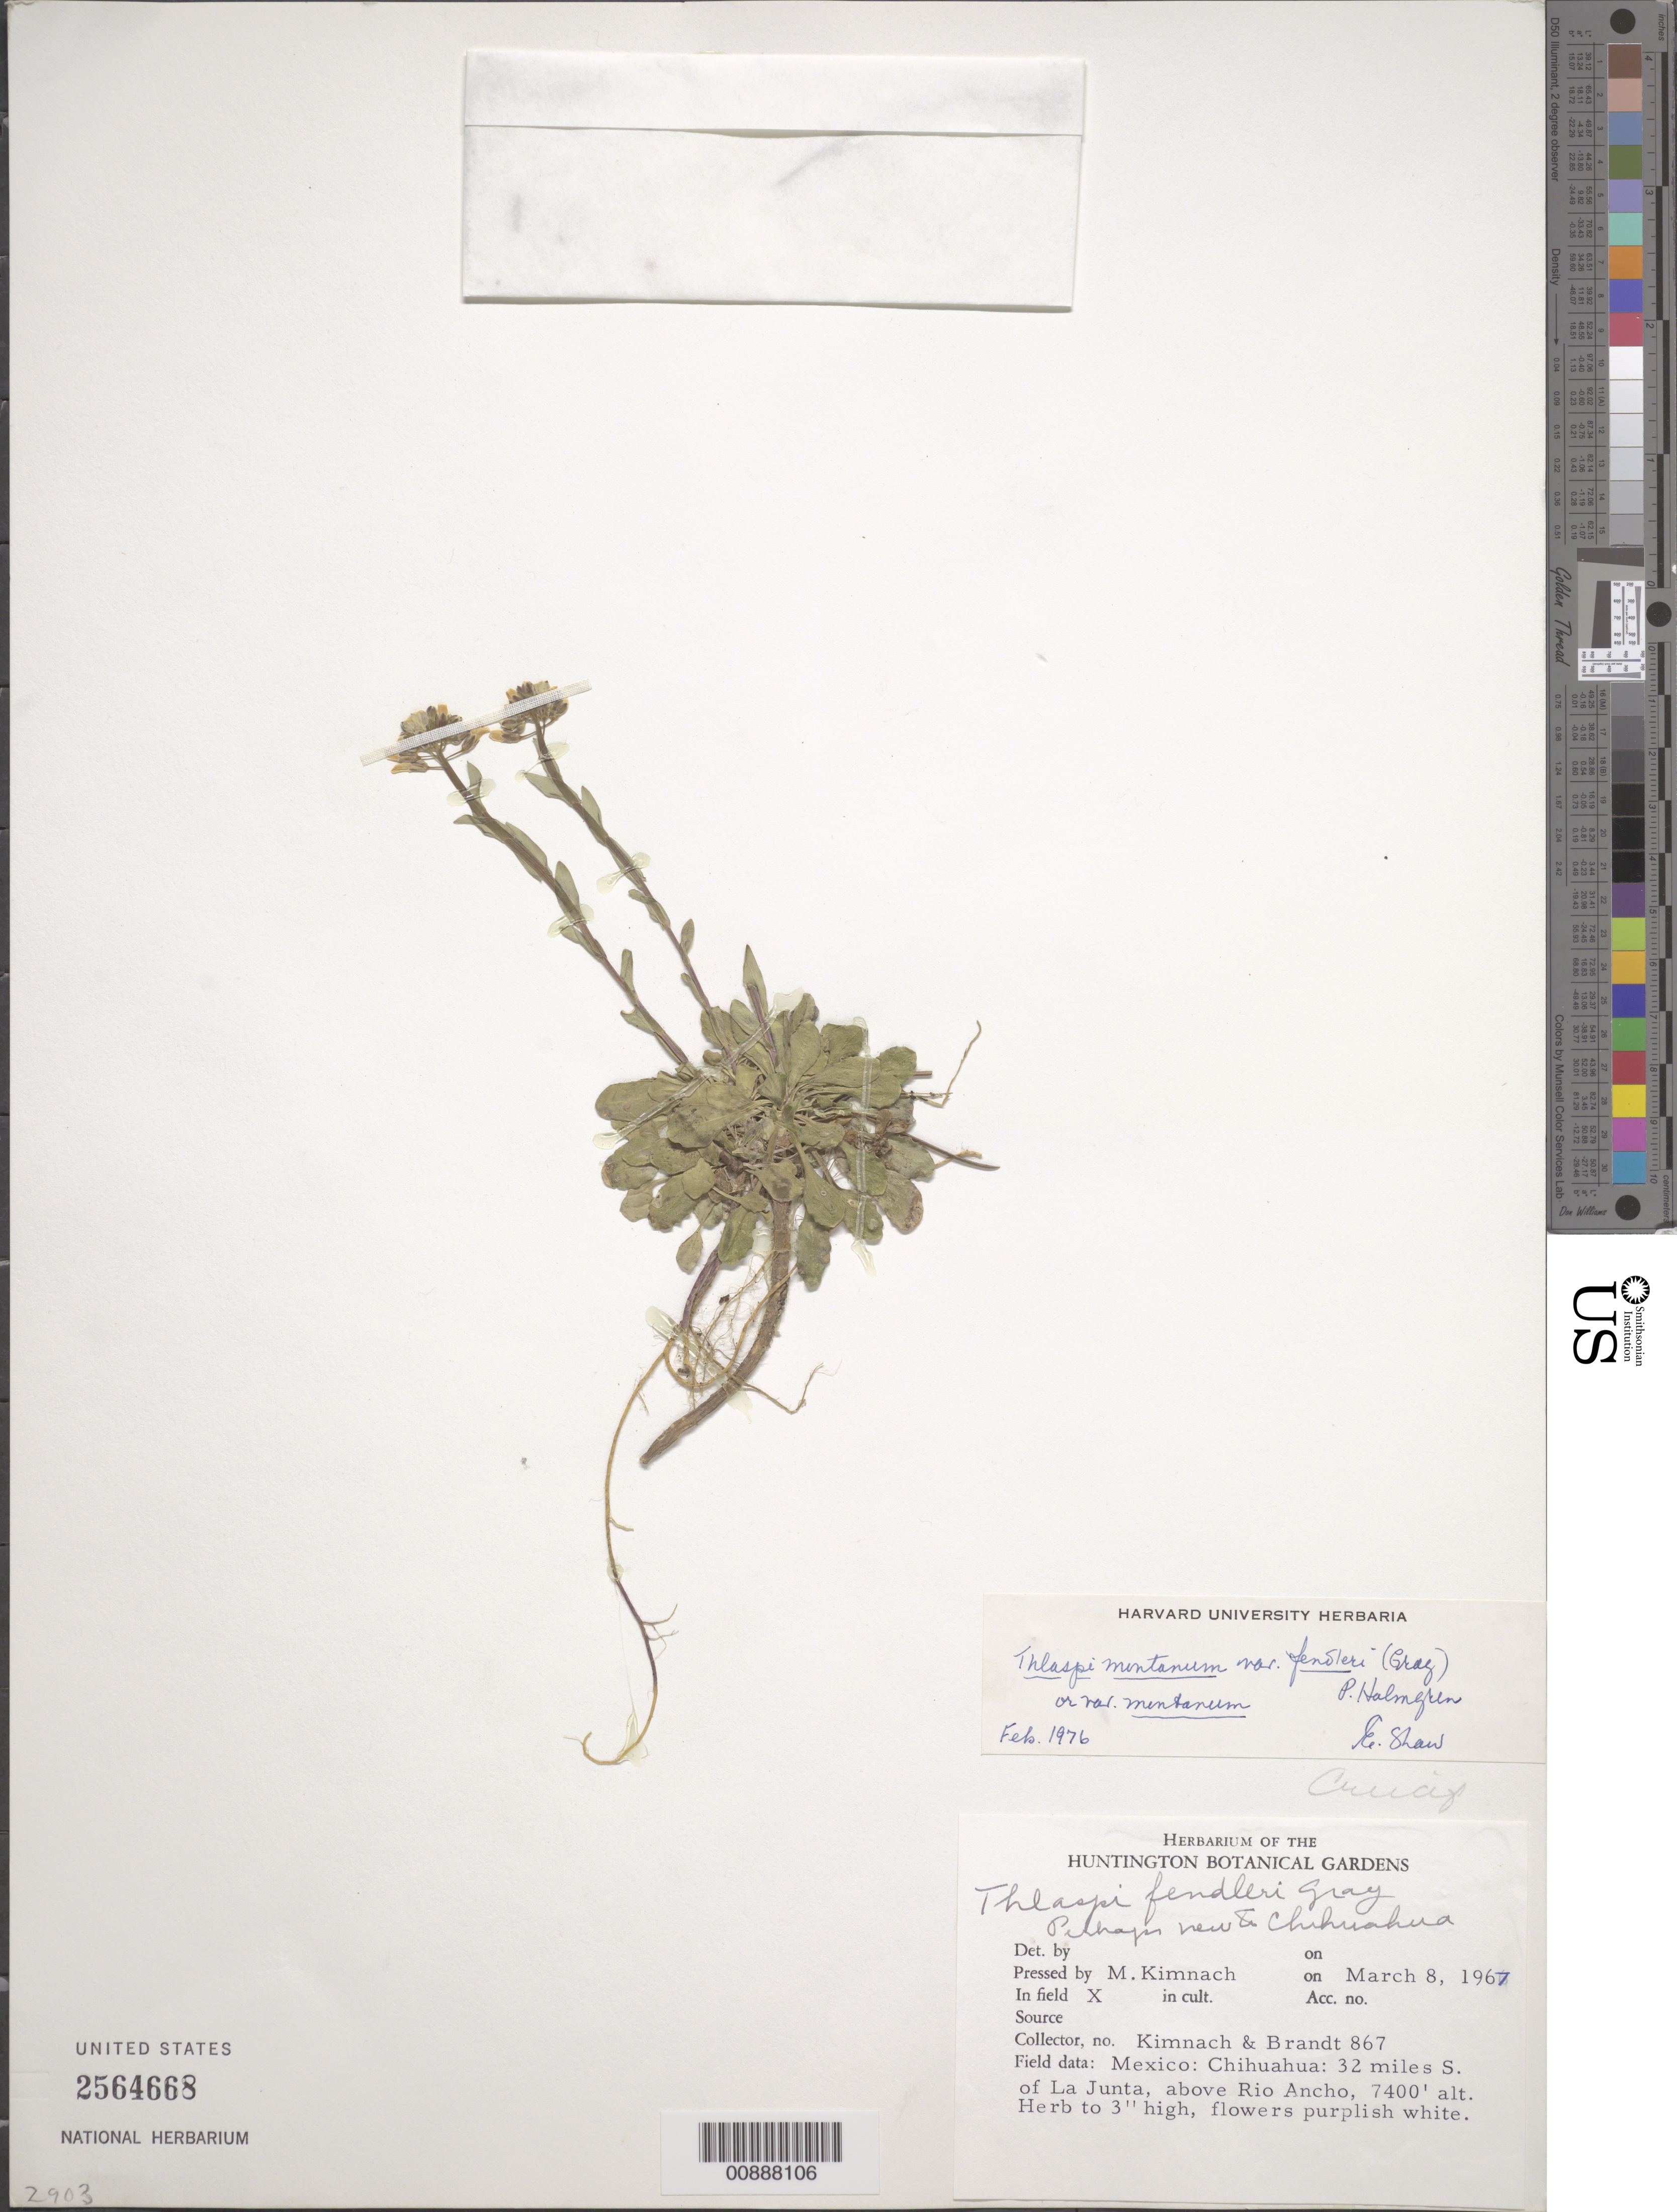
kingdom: Plantae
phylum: Tracheophyta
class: Magnoliopsida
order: Brassicales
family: Brassicaceae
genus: Thlaspi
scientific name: Thlaspi montanum var. fendleri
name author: (A. Gray) P.K. Holmgren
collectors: M. W. Kimnach & -. Brandt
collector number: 867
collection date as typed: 08 Mar 1967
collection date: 1967-03-08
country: Mexico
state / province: Chihuahua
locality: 32 miles S. of La Junta, above Río Ancho.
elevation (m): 2256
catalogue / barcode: US 2564668